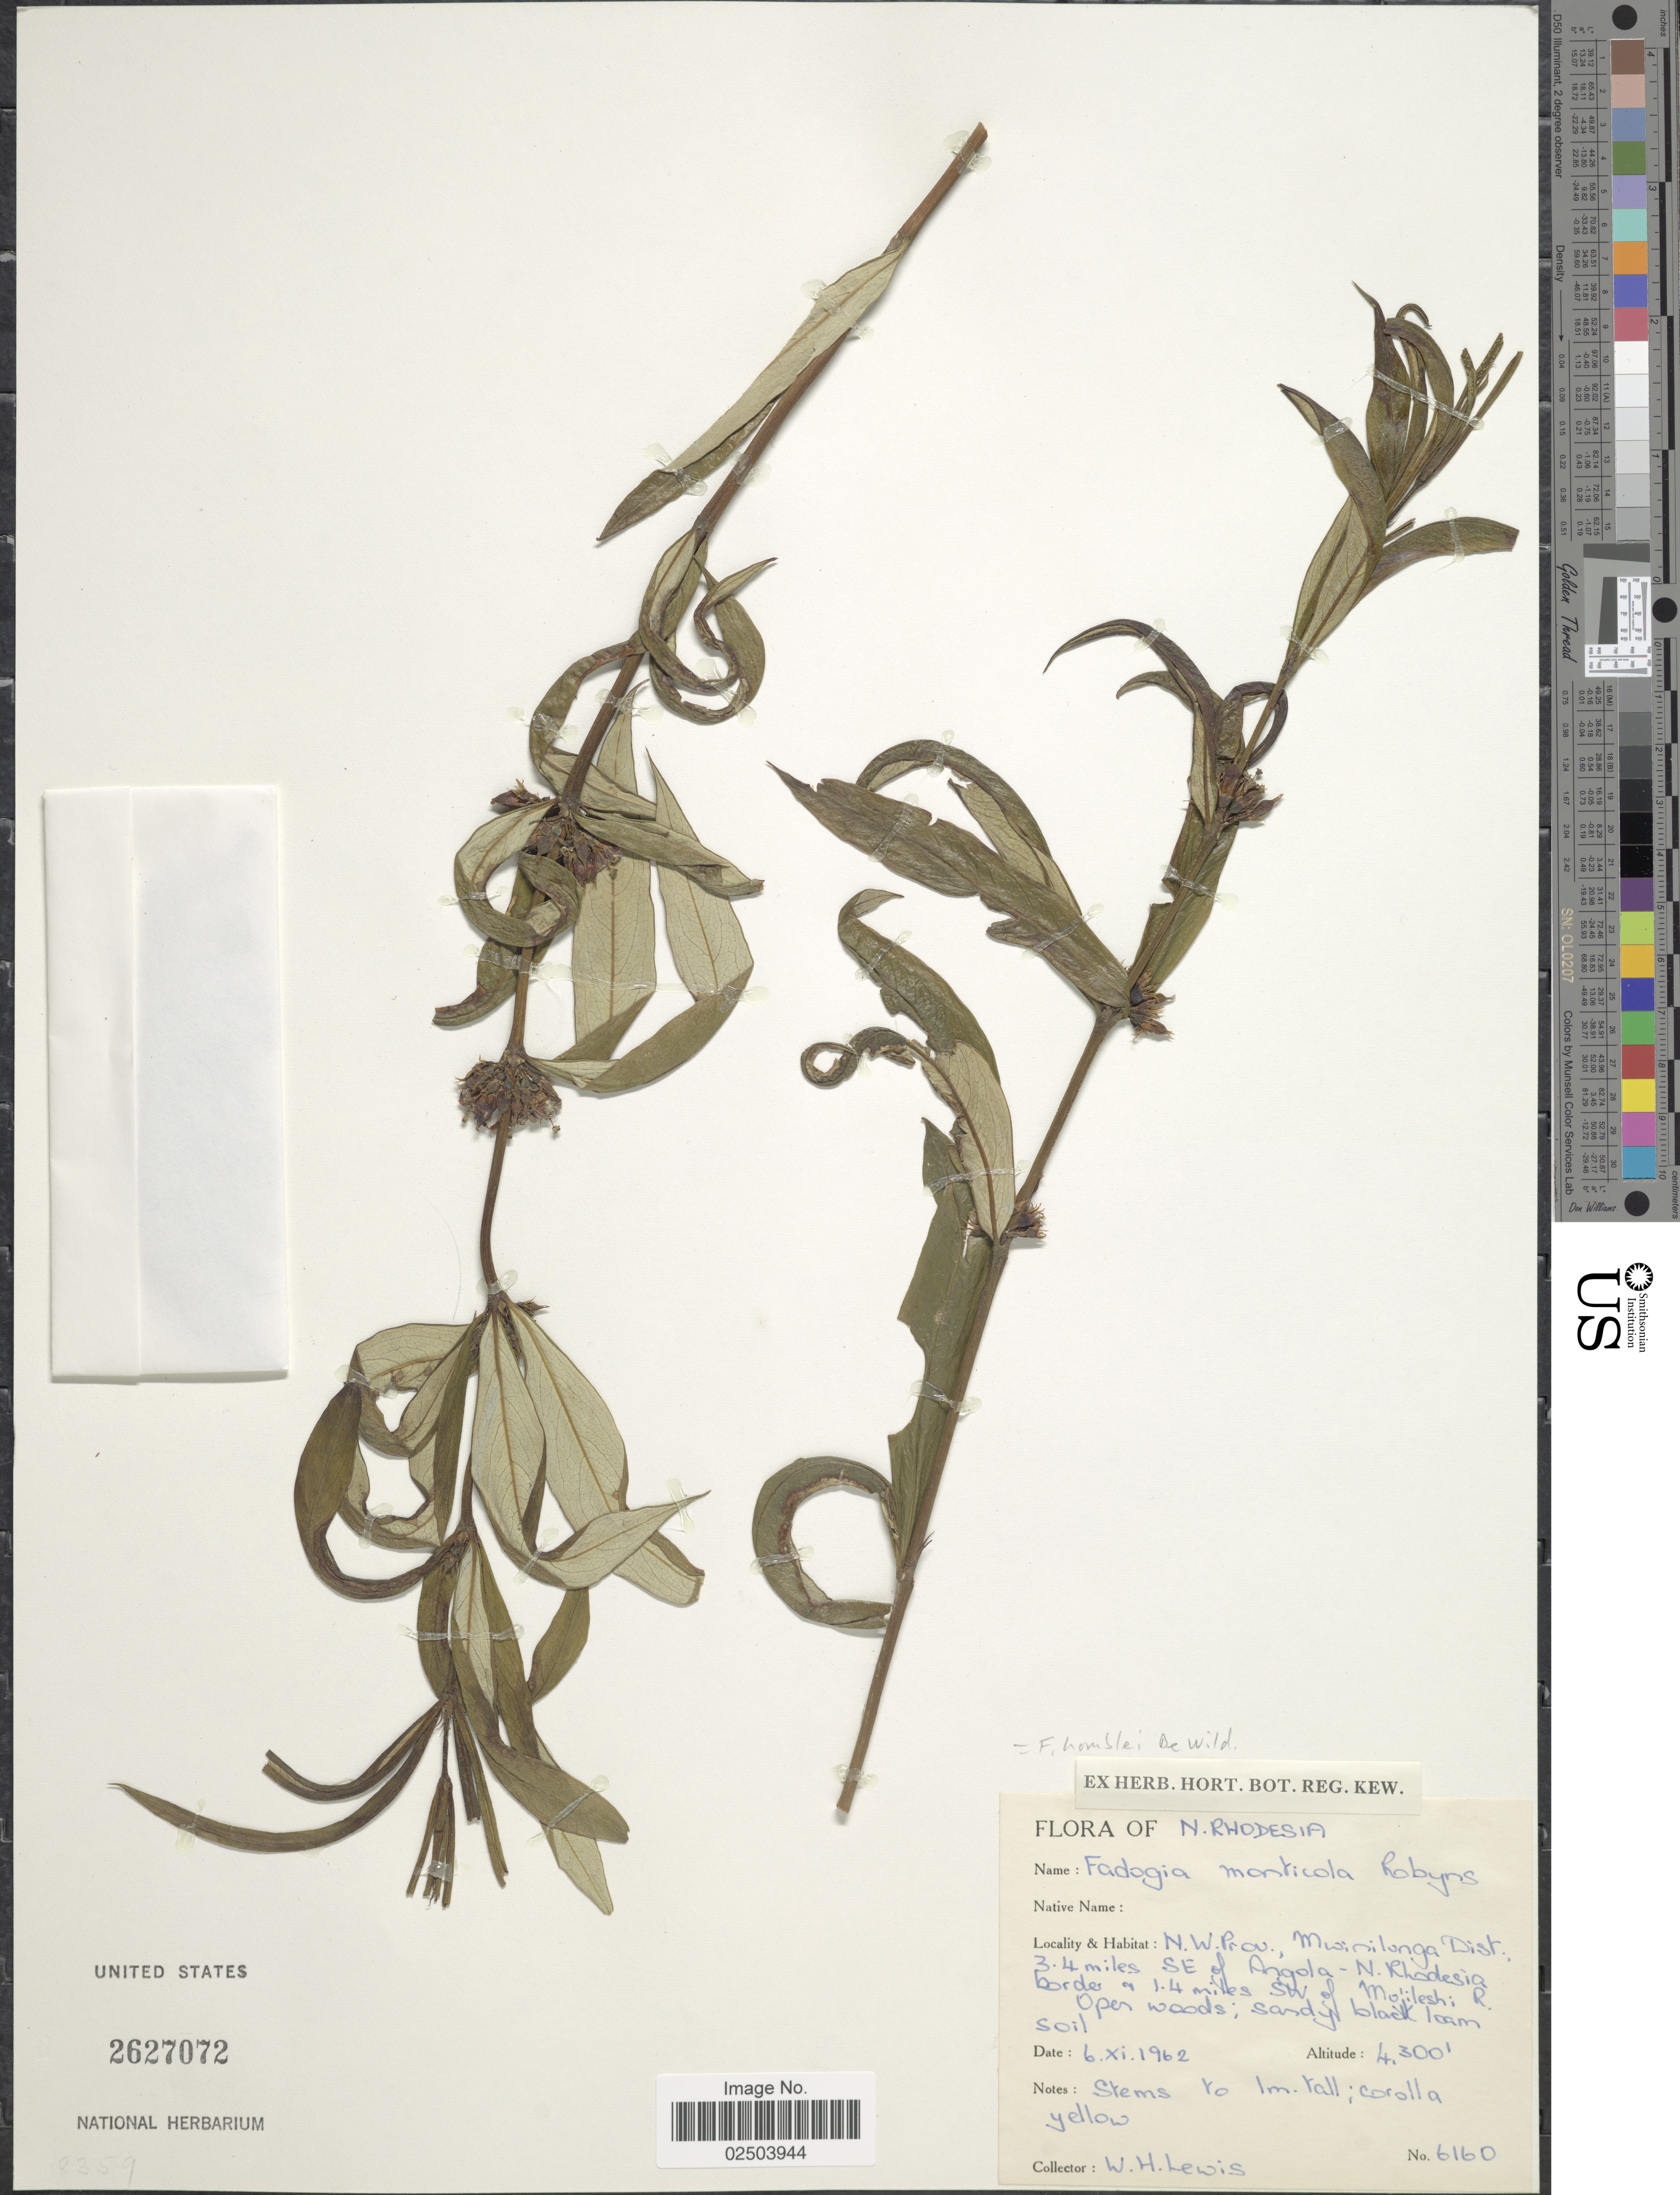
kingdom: Plantae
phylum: Tracheophyta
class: Magnoliopsida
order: Gentianales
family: Rubiaceae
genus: Fadogia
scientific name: Fadogia homblei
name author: De Wild.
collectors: W. H. Lewis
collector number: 6160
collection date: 1962-11-06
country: Zambia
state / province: North-Western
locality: N. Rhodesia. N.W. Prov., Mwinilunga Dist. 3.4 miles SE of Angola - N. Rhodesia border & 1.4 miles SW of Mojileshi R.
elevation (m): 1311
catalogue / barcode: US 2627072